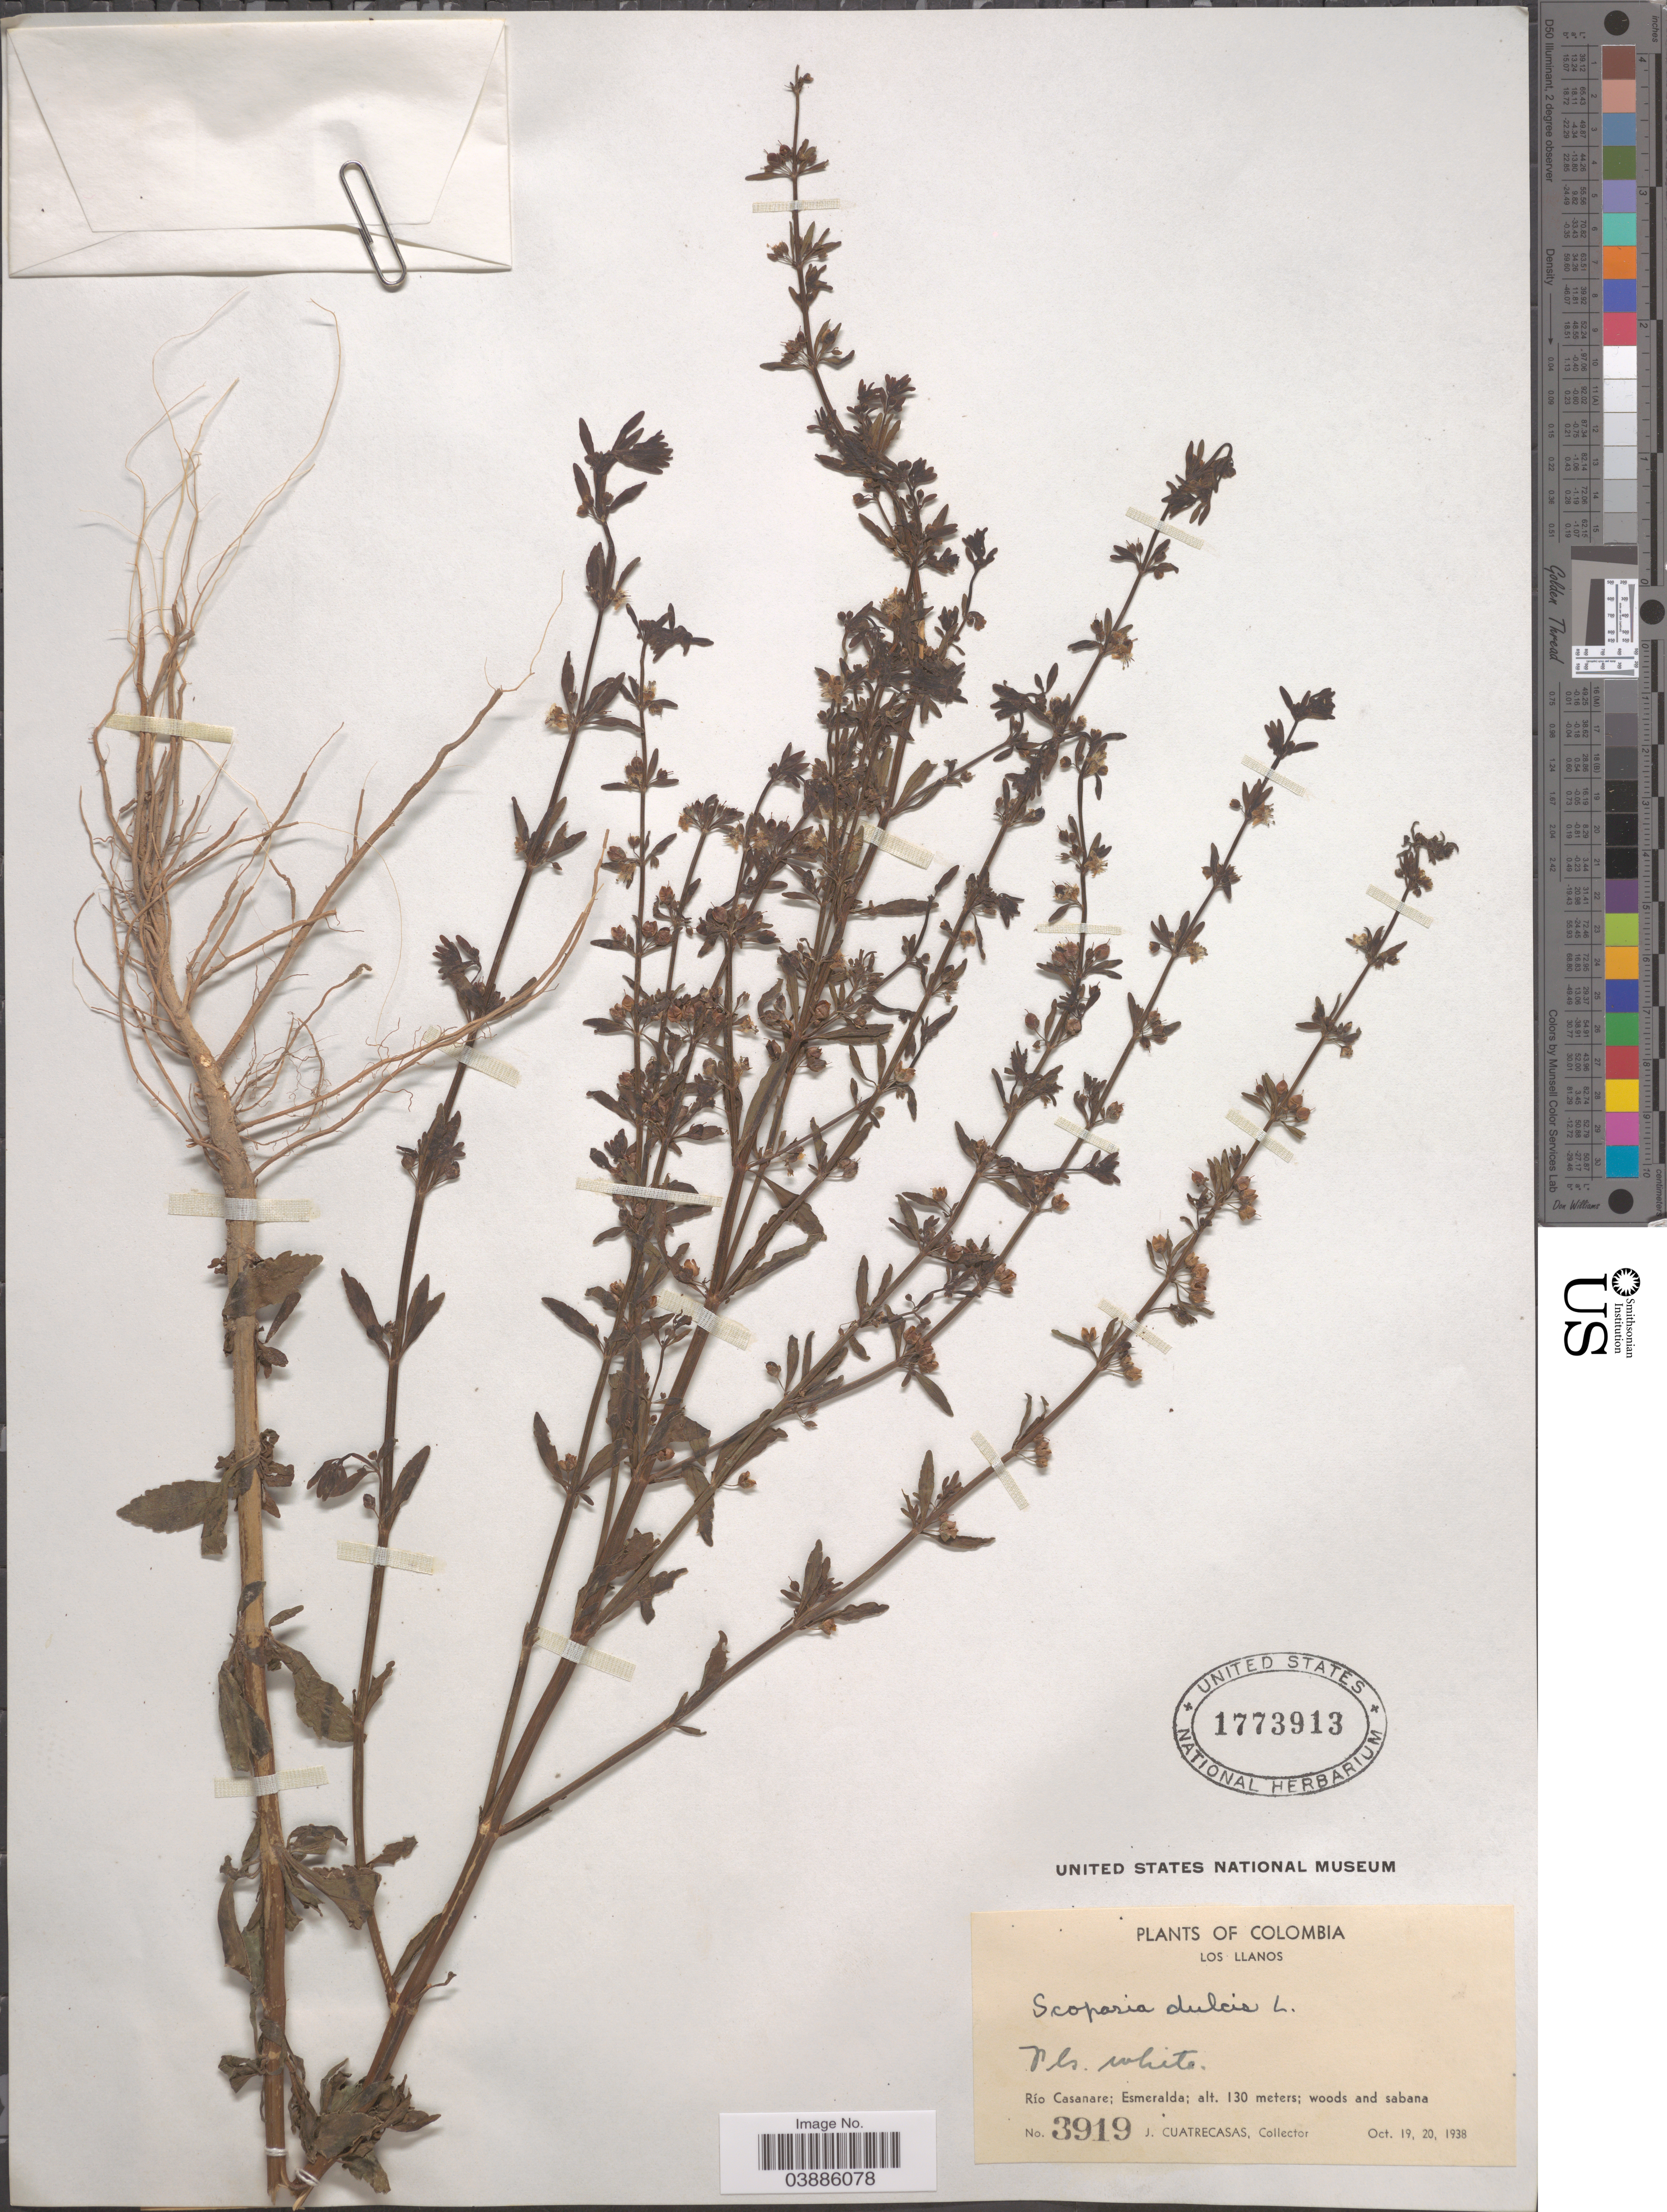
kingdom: Plantae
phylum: Tracheophyta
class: Magnoliopsida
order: Lamiales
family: Plantaginaceae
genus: Scoparia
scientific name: Scoparia dulcis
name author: L.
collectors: J. Cuatrecasas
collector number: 3919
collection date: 1938-10-19/1938-10-20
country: Colombia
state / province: Casanare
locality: Los Llanos. Río Casanare; Esmeralda.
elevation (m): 130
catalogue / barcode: US 1773913